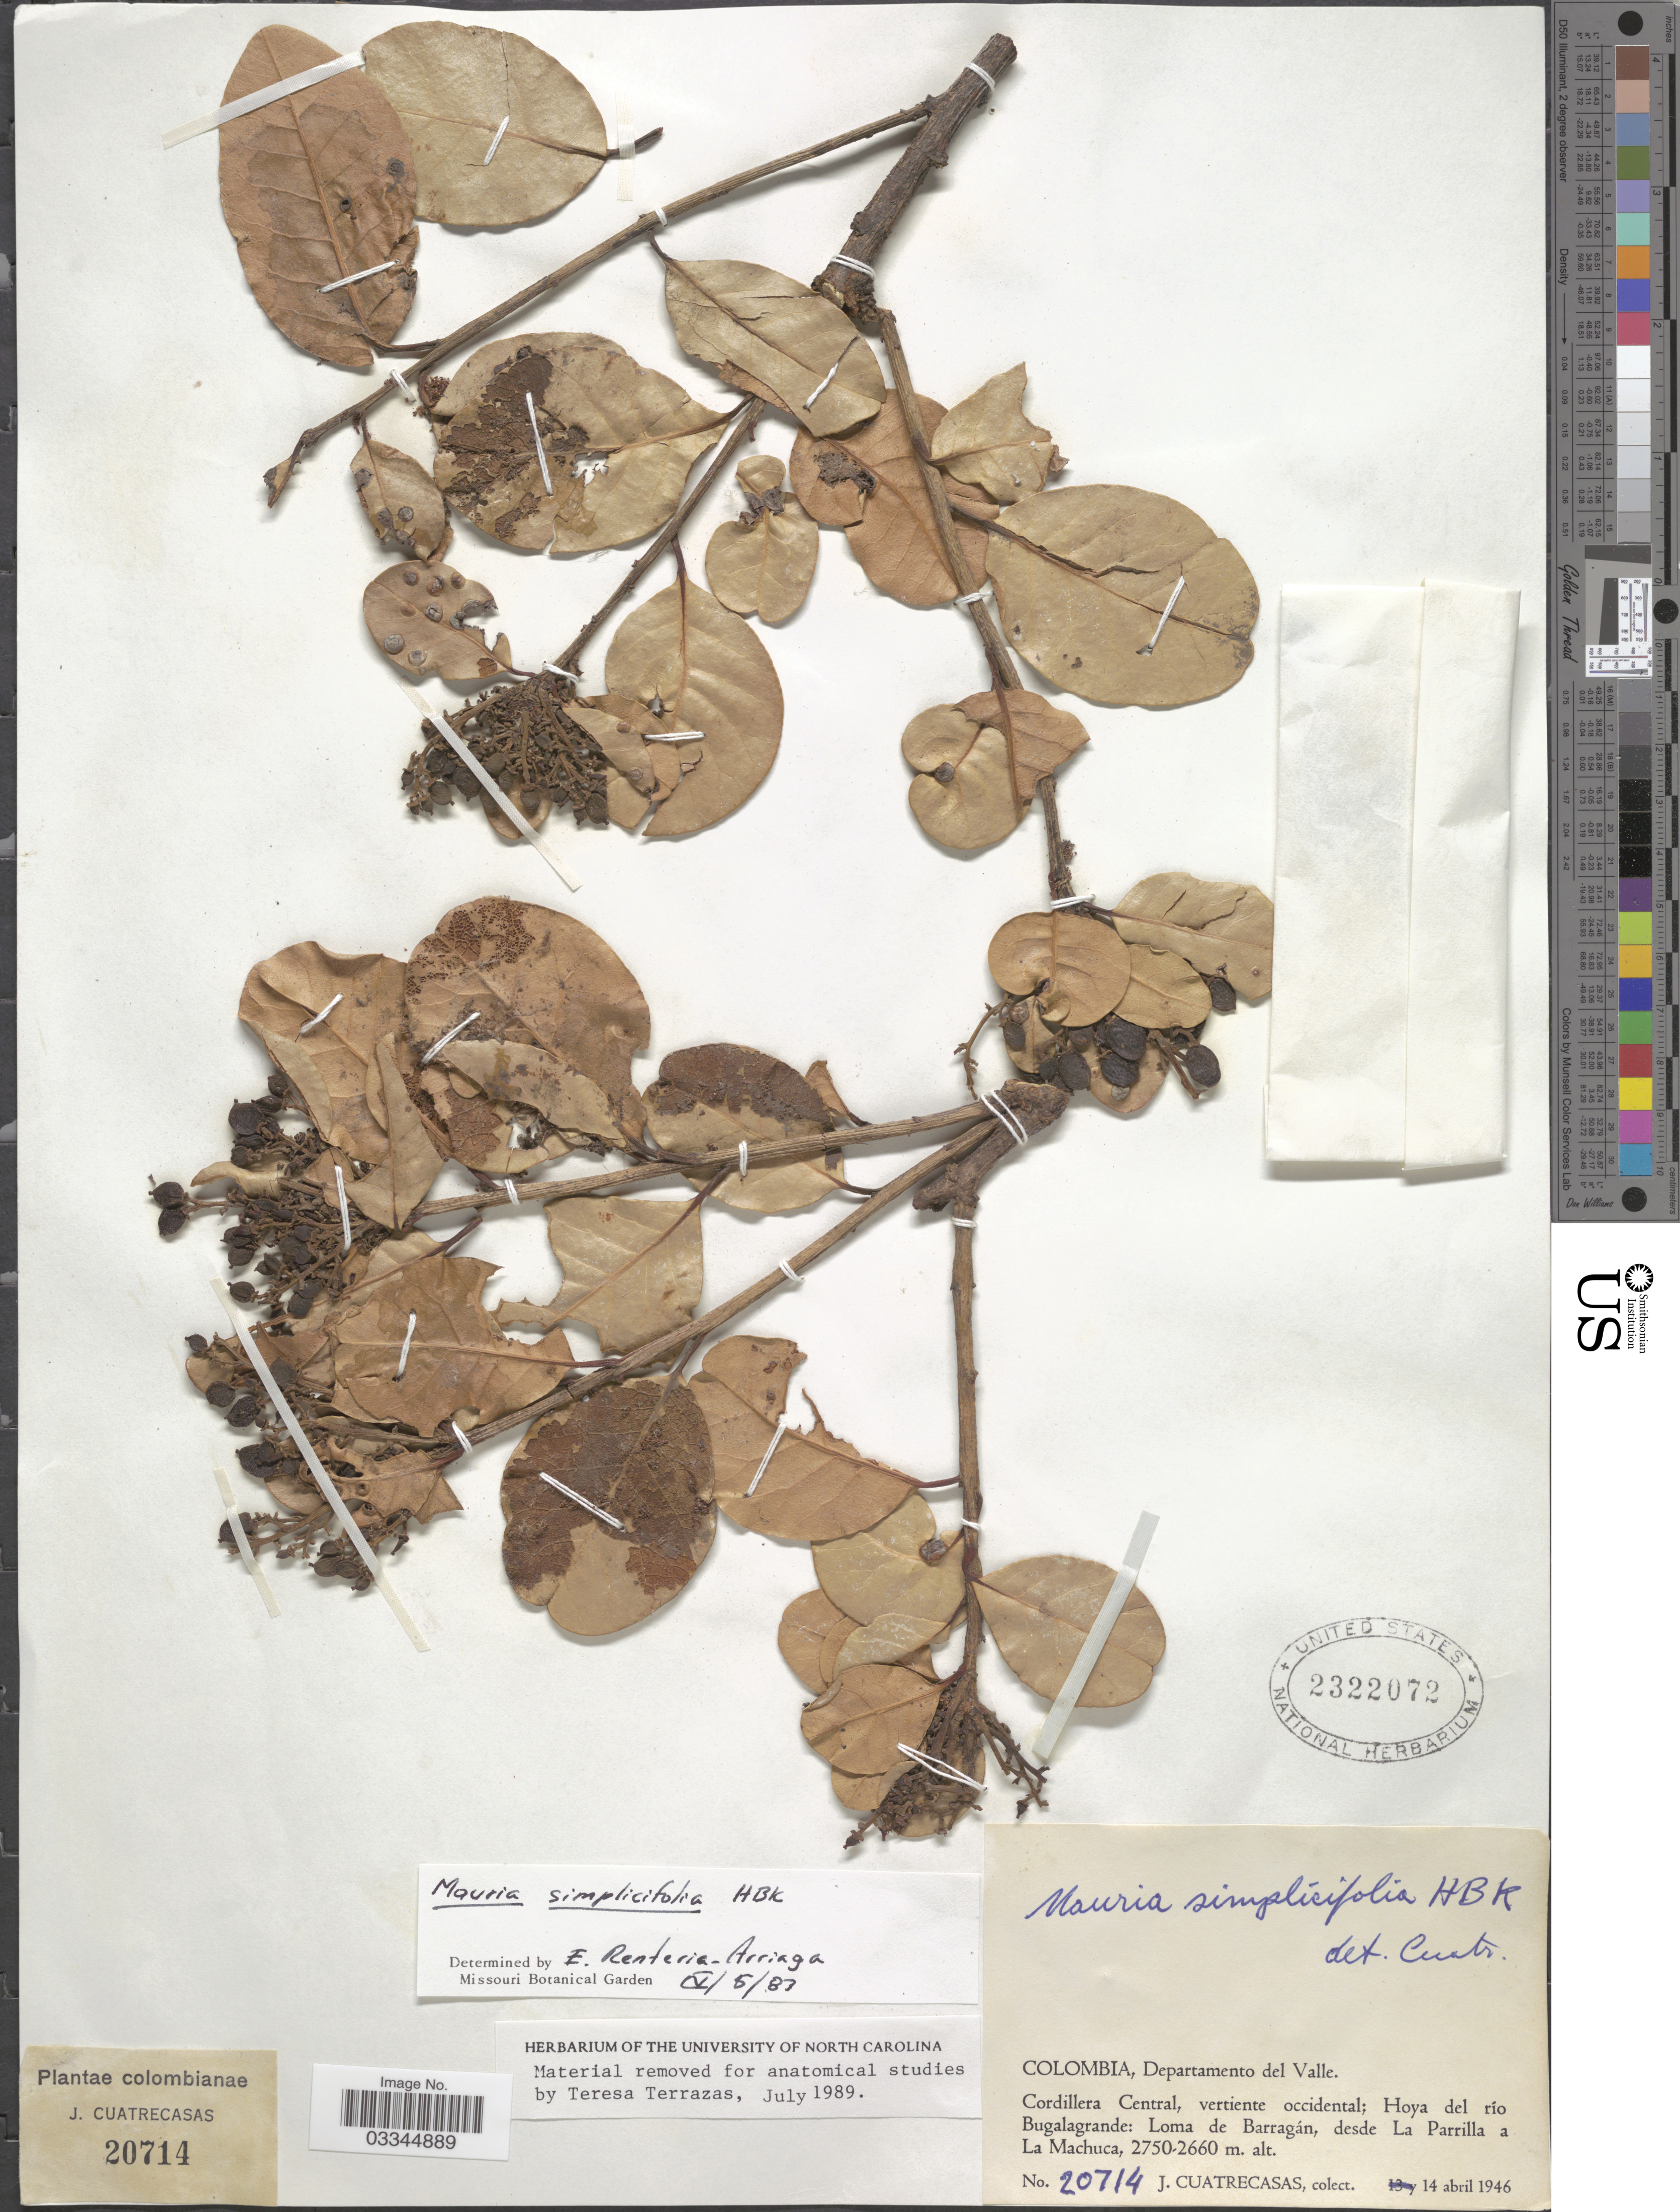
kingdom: Plantae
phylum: Tracheophyta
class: Magnoliopsida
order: Sapindales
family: Anacardiaceae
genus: Mauria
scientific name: Mauria simplicifolia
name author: Kunth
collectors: J. Cuatrecasas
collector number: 20714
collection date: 1946-04-14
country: Colombia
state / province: Valle del Cauca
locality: Departamento del Valle. Cordillera Central, vertiente occidental; Hoya del río Bugalagrande: Loma de Barragán, desde La Parrilla a La Machuca.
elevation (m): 2660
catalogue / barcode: US 2322072